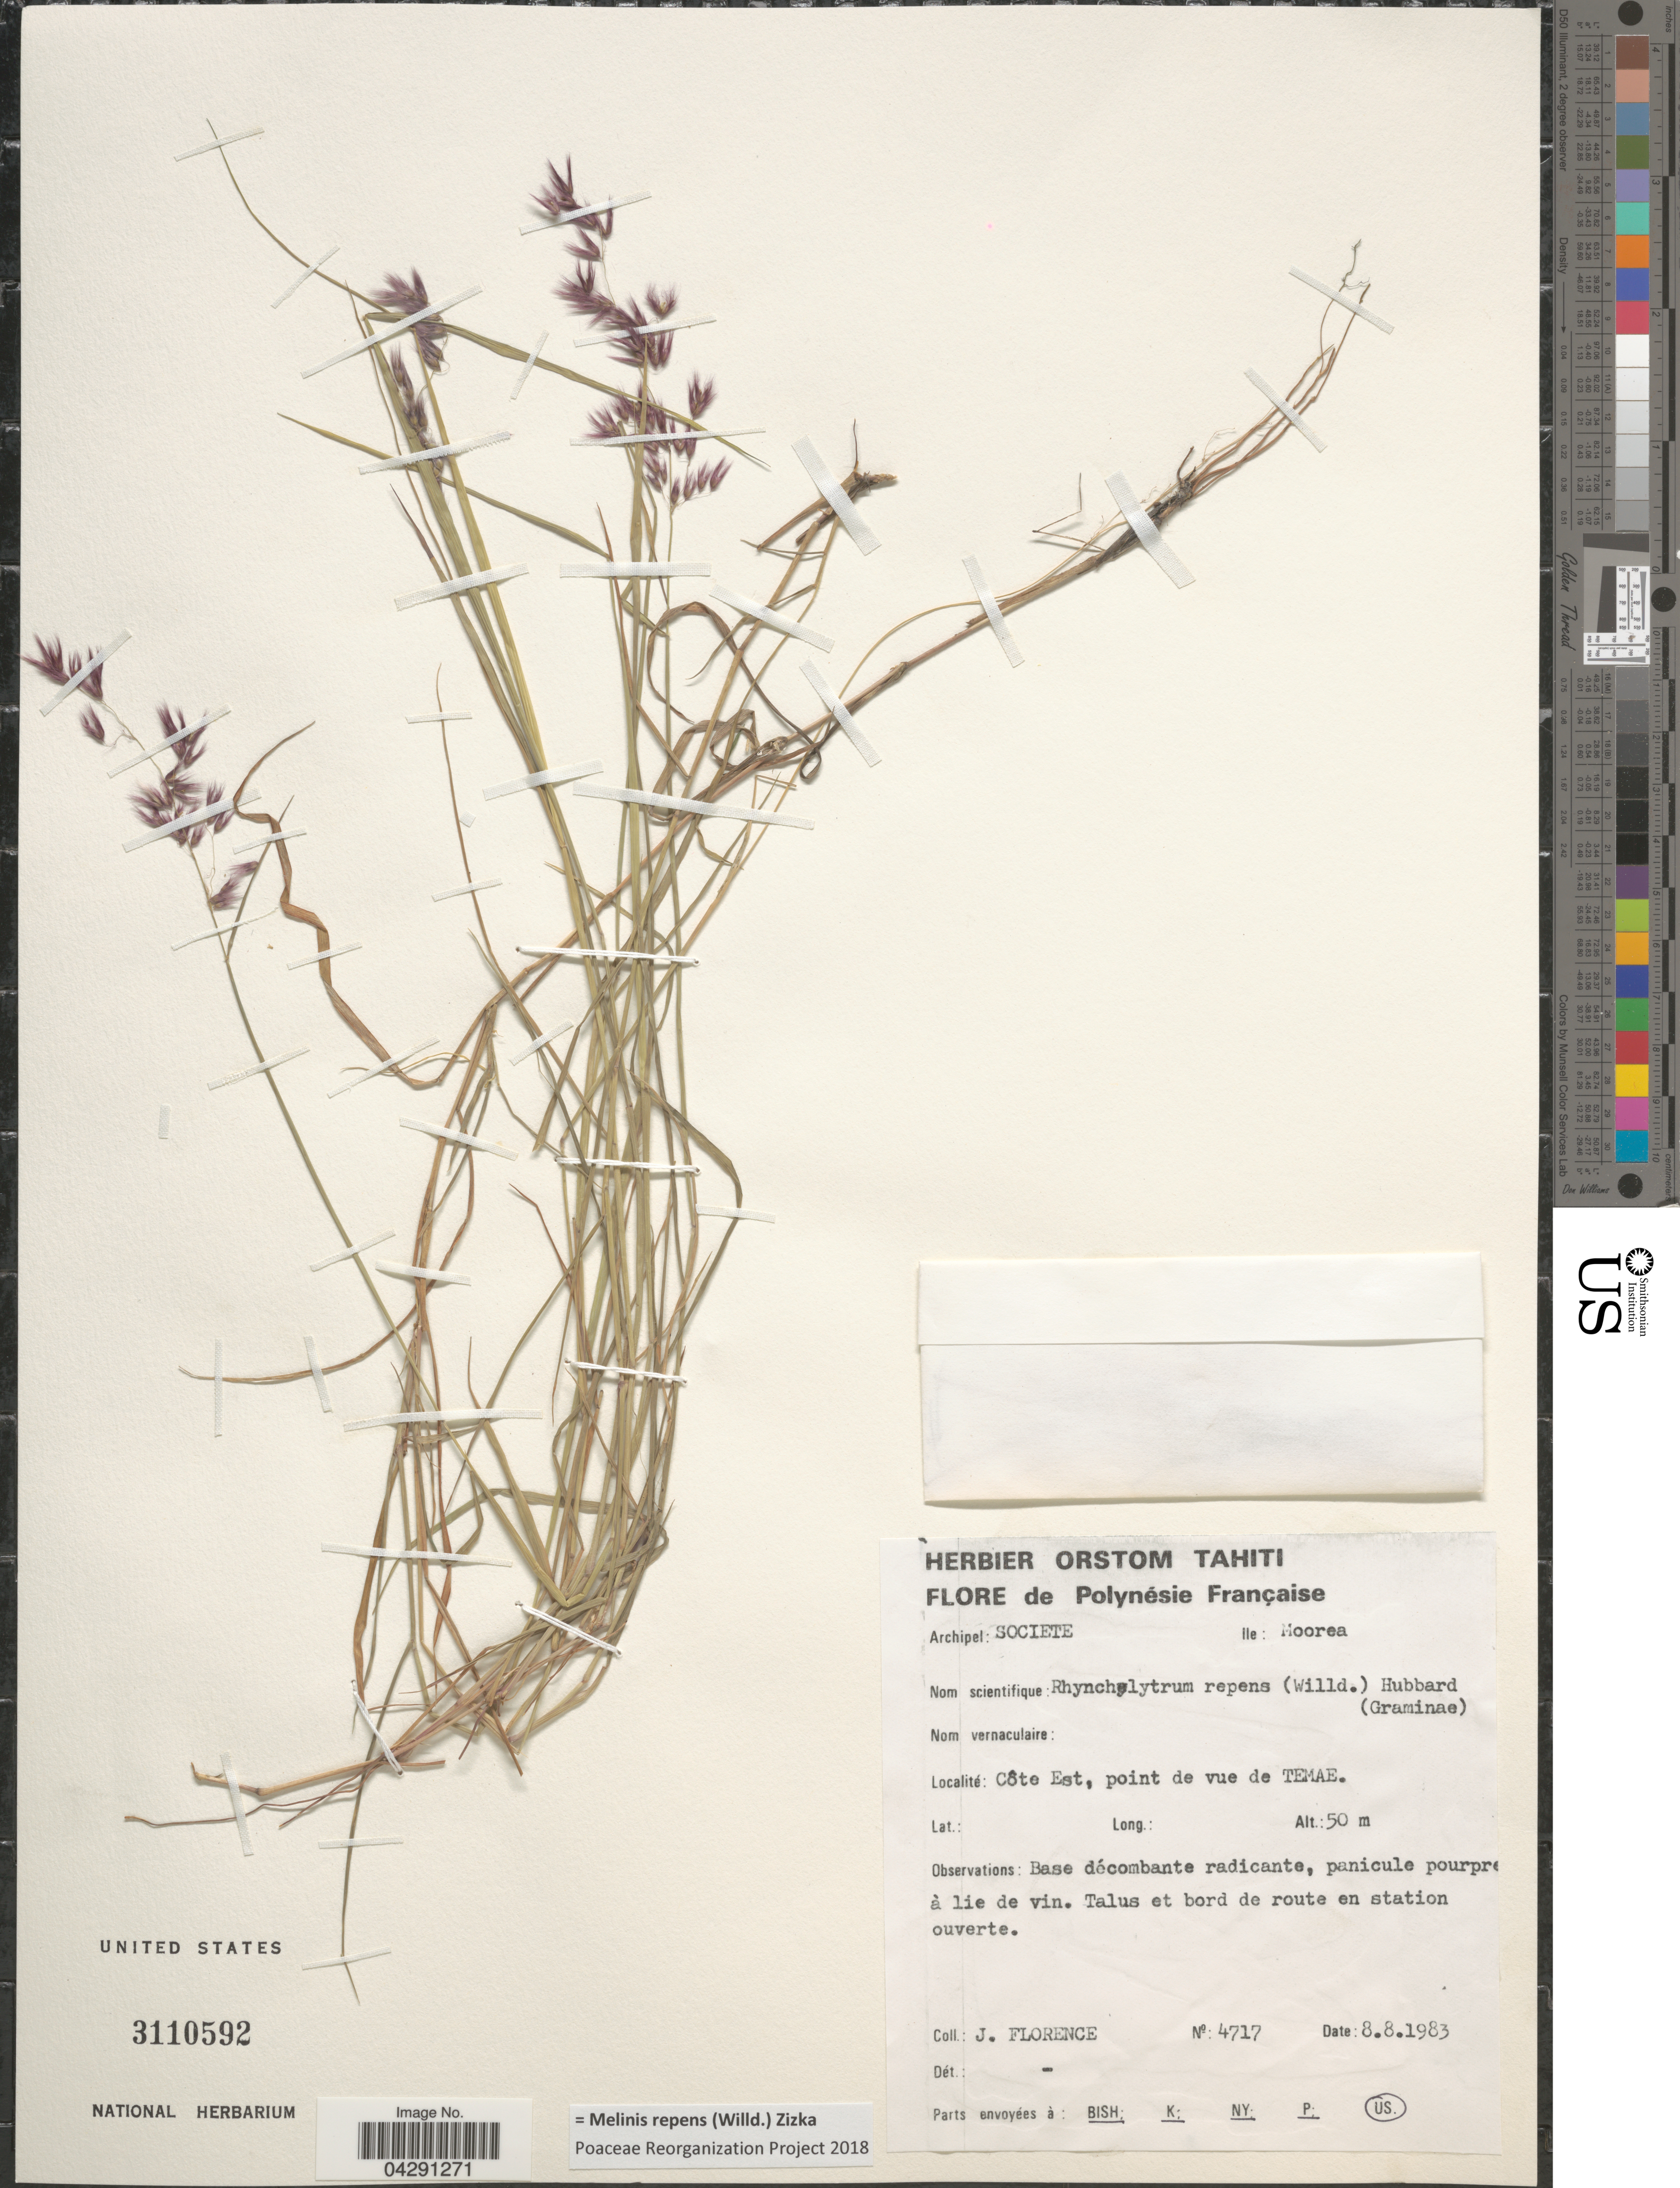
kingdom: Plantae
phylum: Tracheophyta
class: Liliopsida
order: Poales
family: Poaceae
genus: Melinis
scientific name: Melinis repens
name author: (Willd.) Zizka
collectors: J. Florence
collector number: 4717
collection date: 1983-08-08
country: French Polynesia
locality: Polynésie Française. Archipel: Societe. Ile: Moorea. Côte Est, point de vue de Temae.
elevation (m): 50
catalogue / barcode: US 3110592